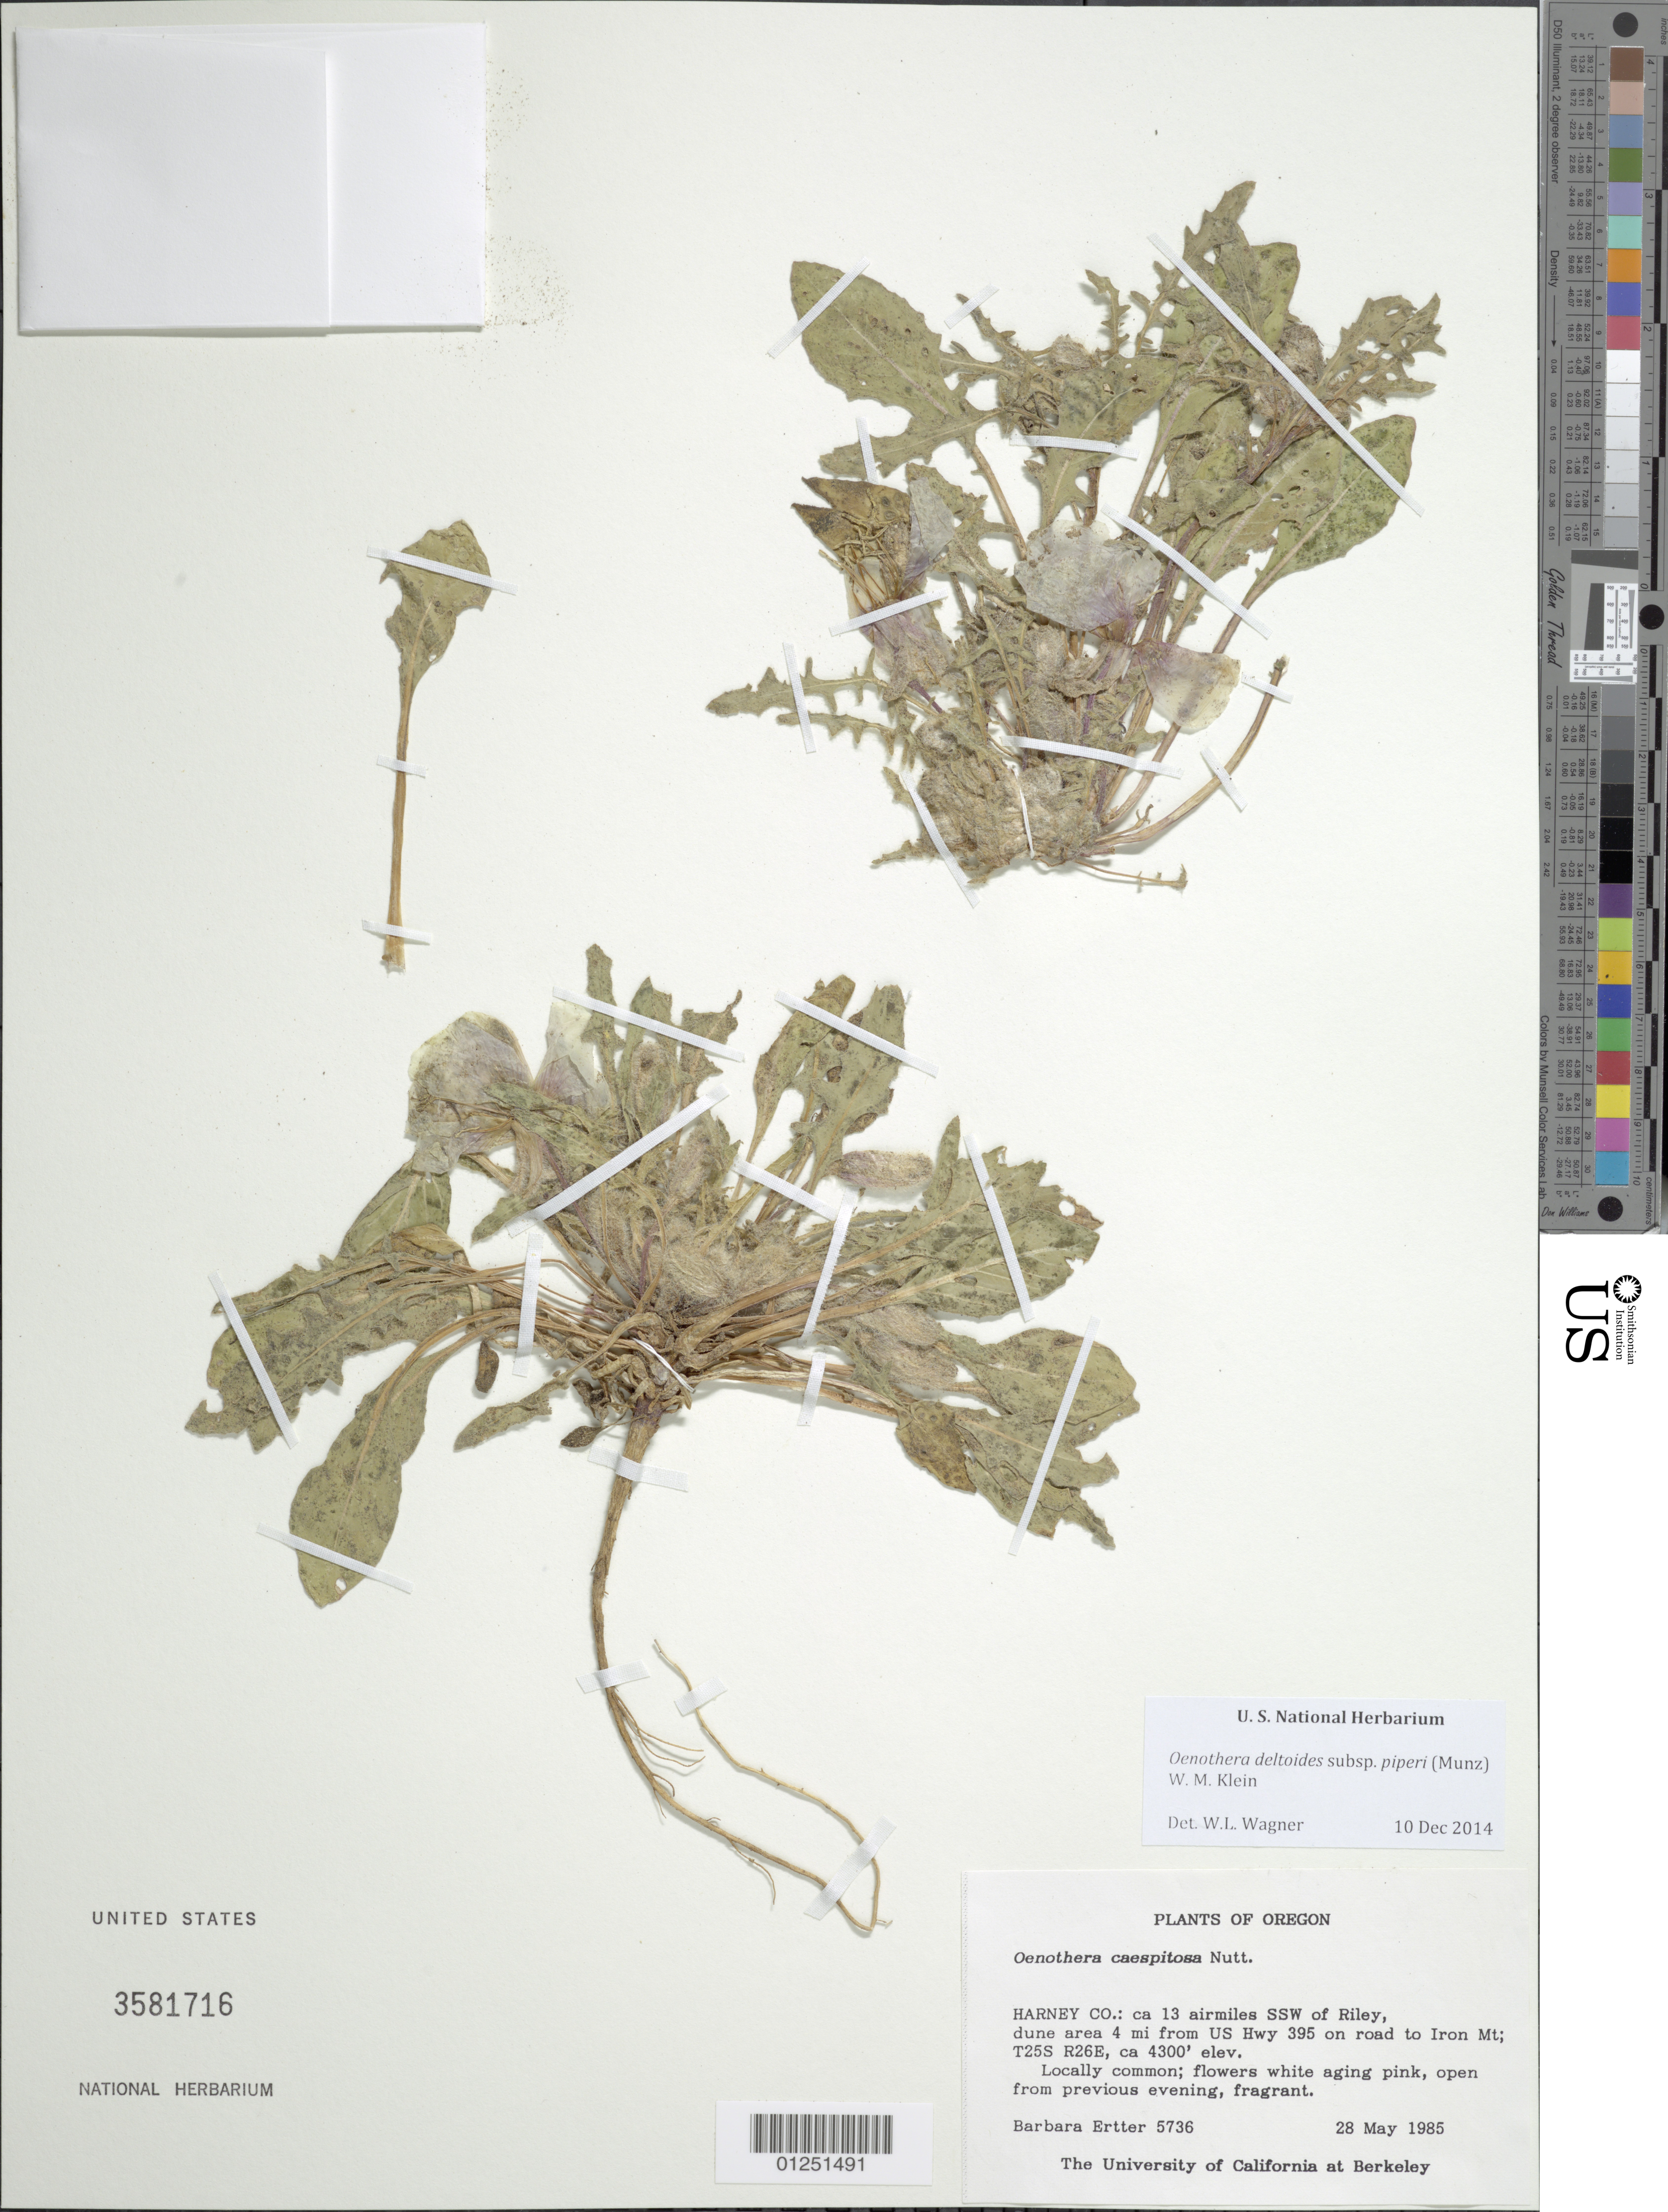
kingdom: Plantae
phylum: Tracheophyta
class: Magnoliopsida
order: Myrtales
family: Onagraceae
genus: Oenothera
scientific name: Oenothera deltoides subsp. piperi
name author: (Munz) W.M. Klein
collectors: B. Ertter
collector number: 5736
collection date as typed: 28 May 1985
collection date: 1985-05-28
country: United States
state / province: Oregon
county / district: Harney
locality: Ca. 13 airmiles SSW of Riley, dune area 4 mi from US Hwy 395 on road to Iron Mt., T25S R26E.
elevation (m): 1311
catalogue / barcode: US 3581716